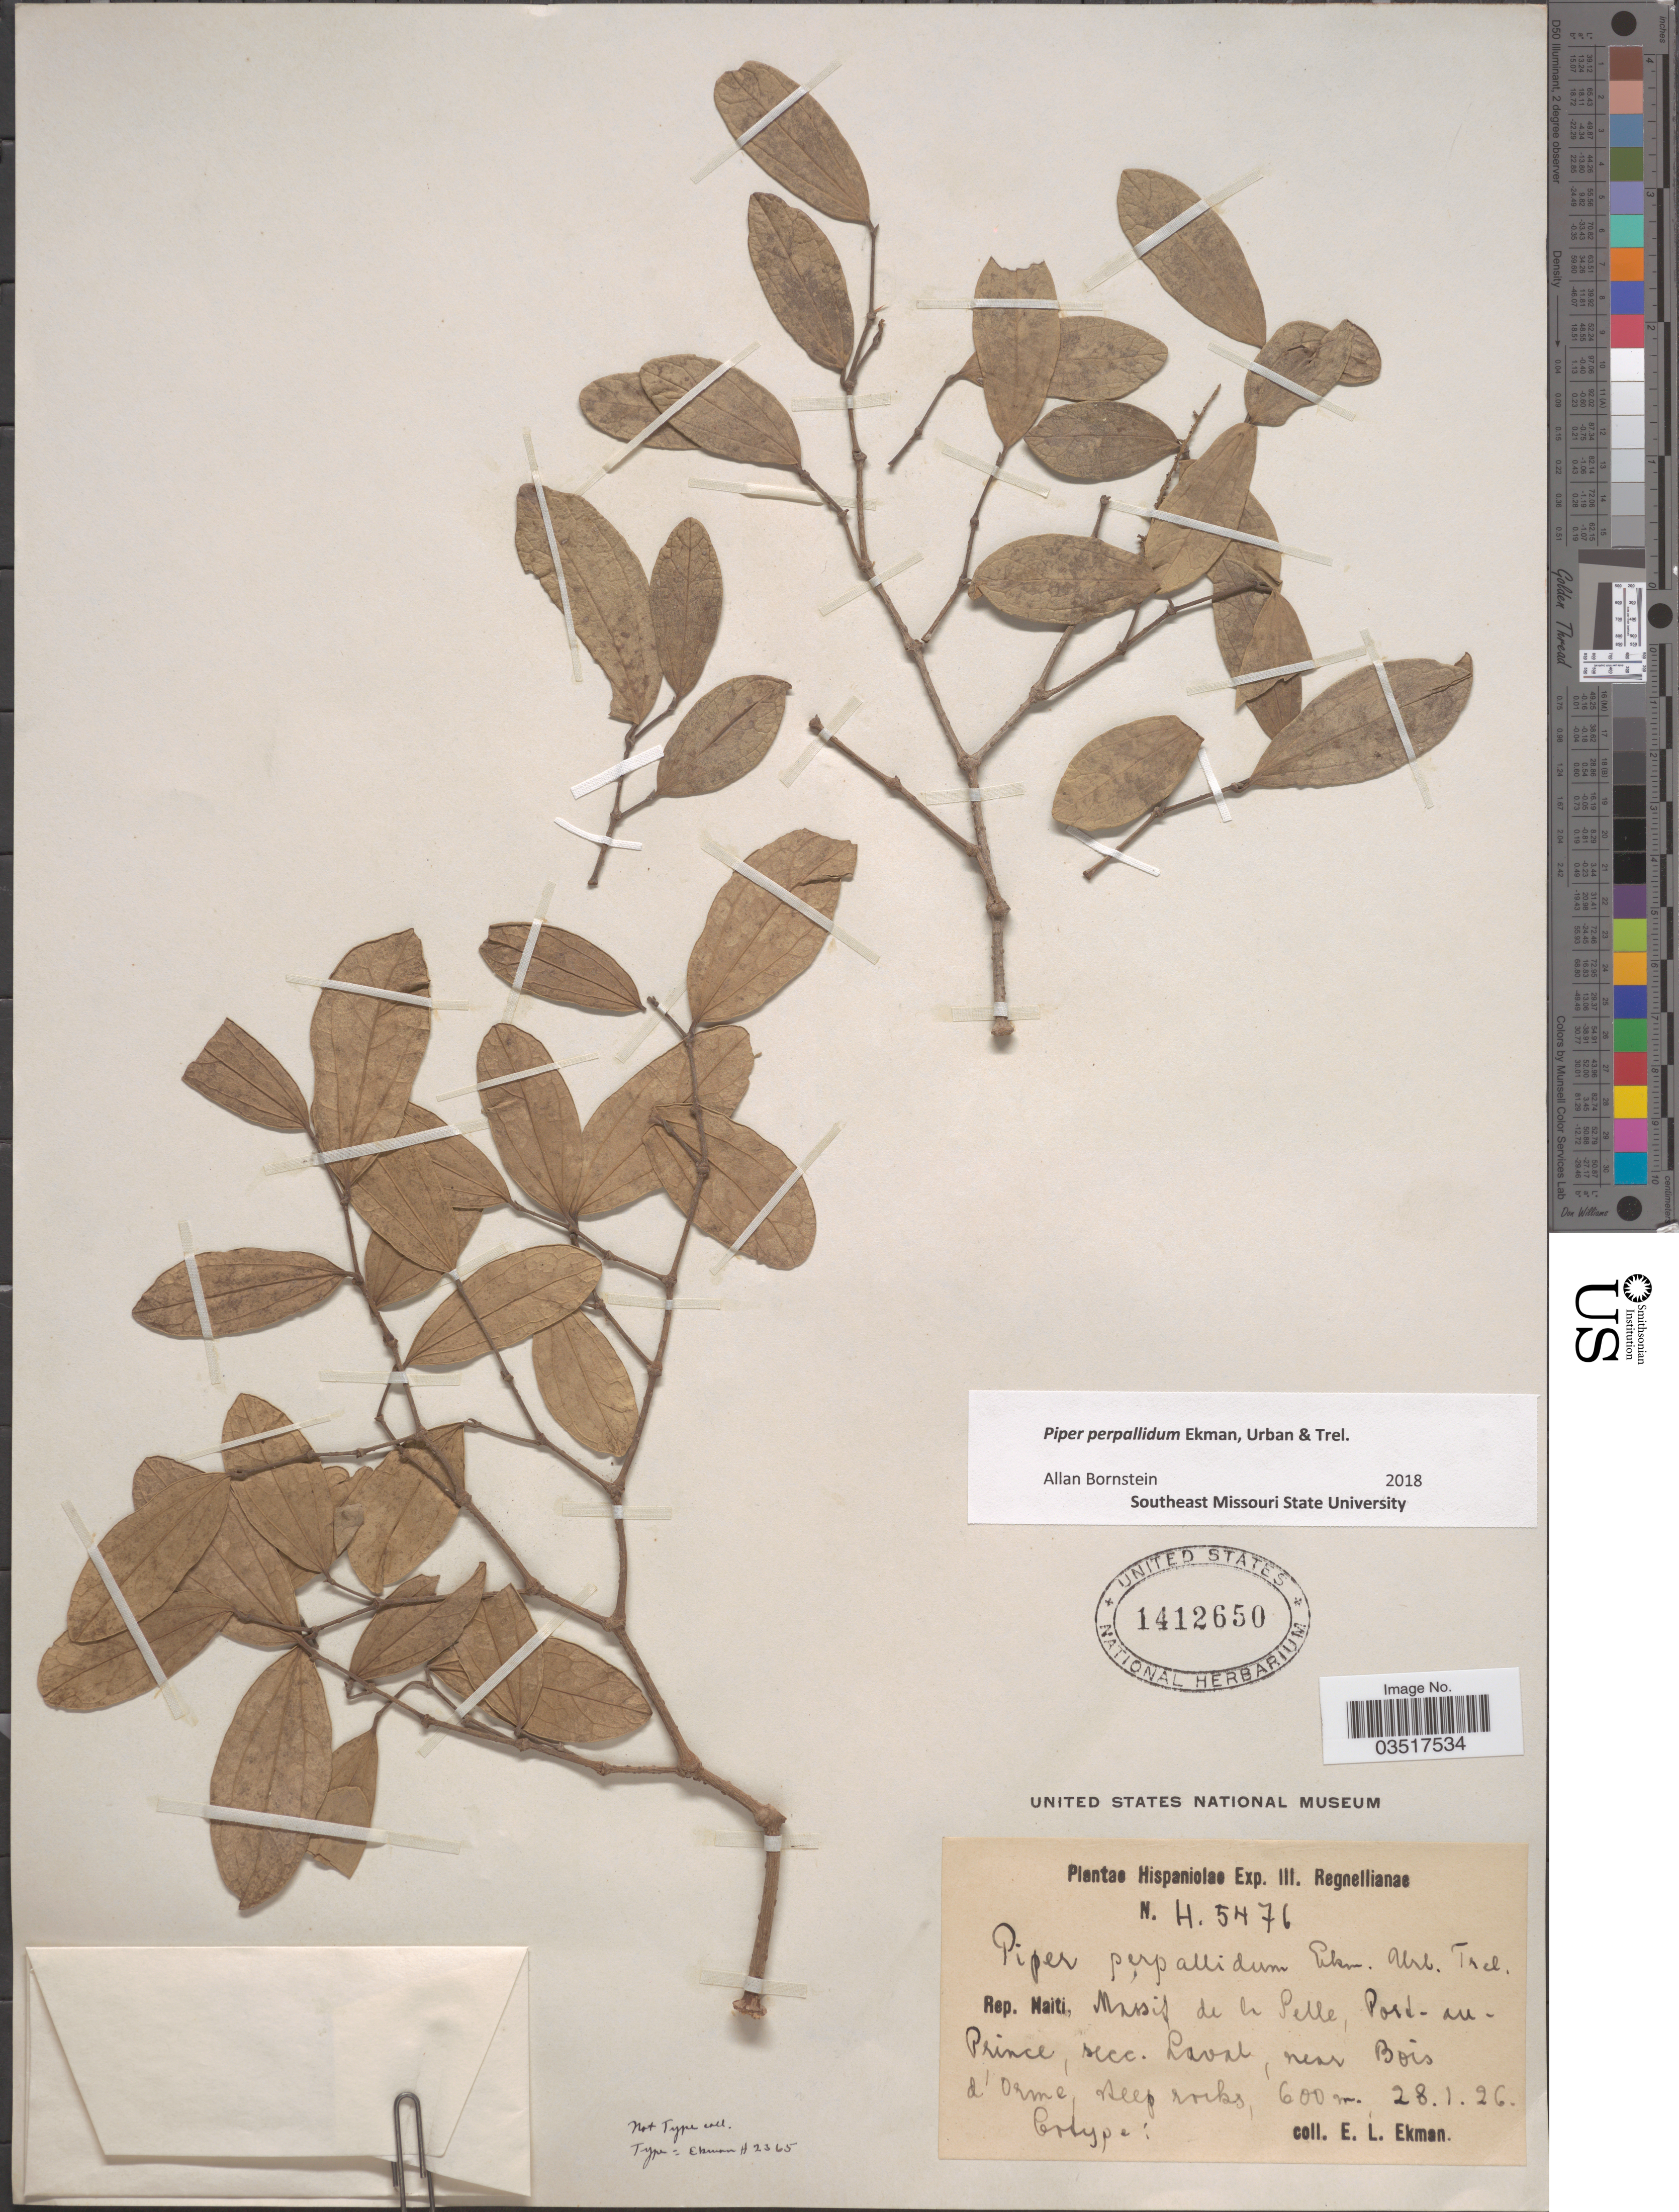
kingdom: Plantae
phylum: Tracheophyta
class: Magnoliopsida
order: Piperales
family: Piperaceae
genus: Piper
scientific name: Piper perpallidum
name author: Ekman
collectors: E. L. Ekman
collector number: H5476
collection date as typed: Transcribed d/m/y: 28/1/26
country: Haiti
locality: Rep. Haiti, Massif de la Selle, Port-au-Prince, secc. Laval, near Bois d'Orme.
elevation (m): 600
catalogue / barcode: US 1412650